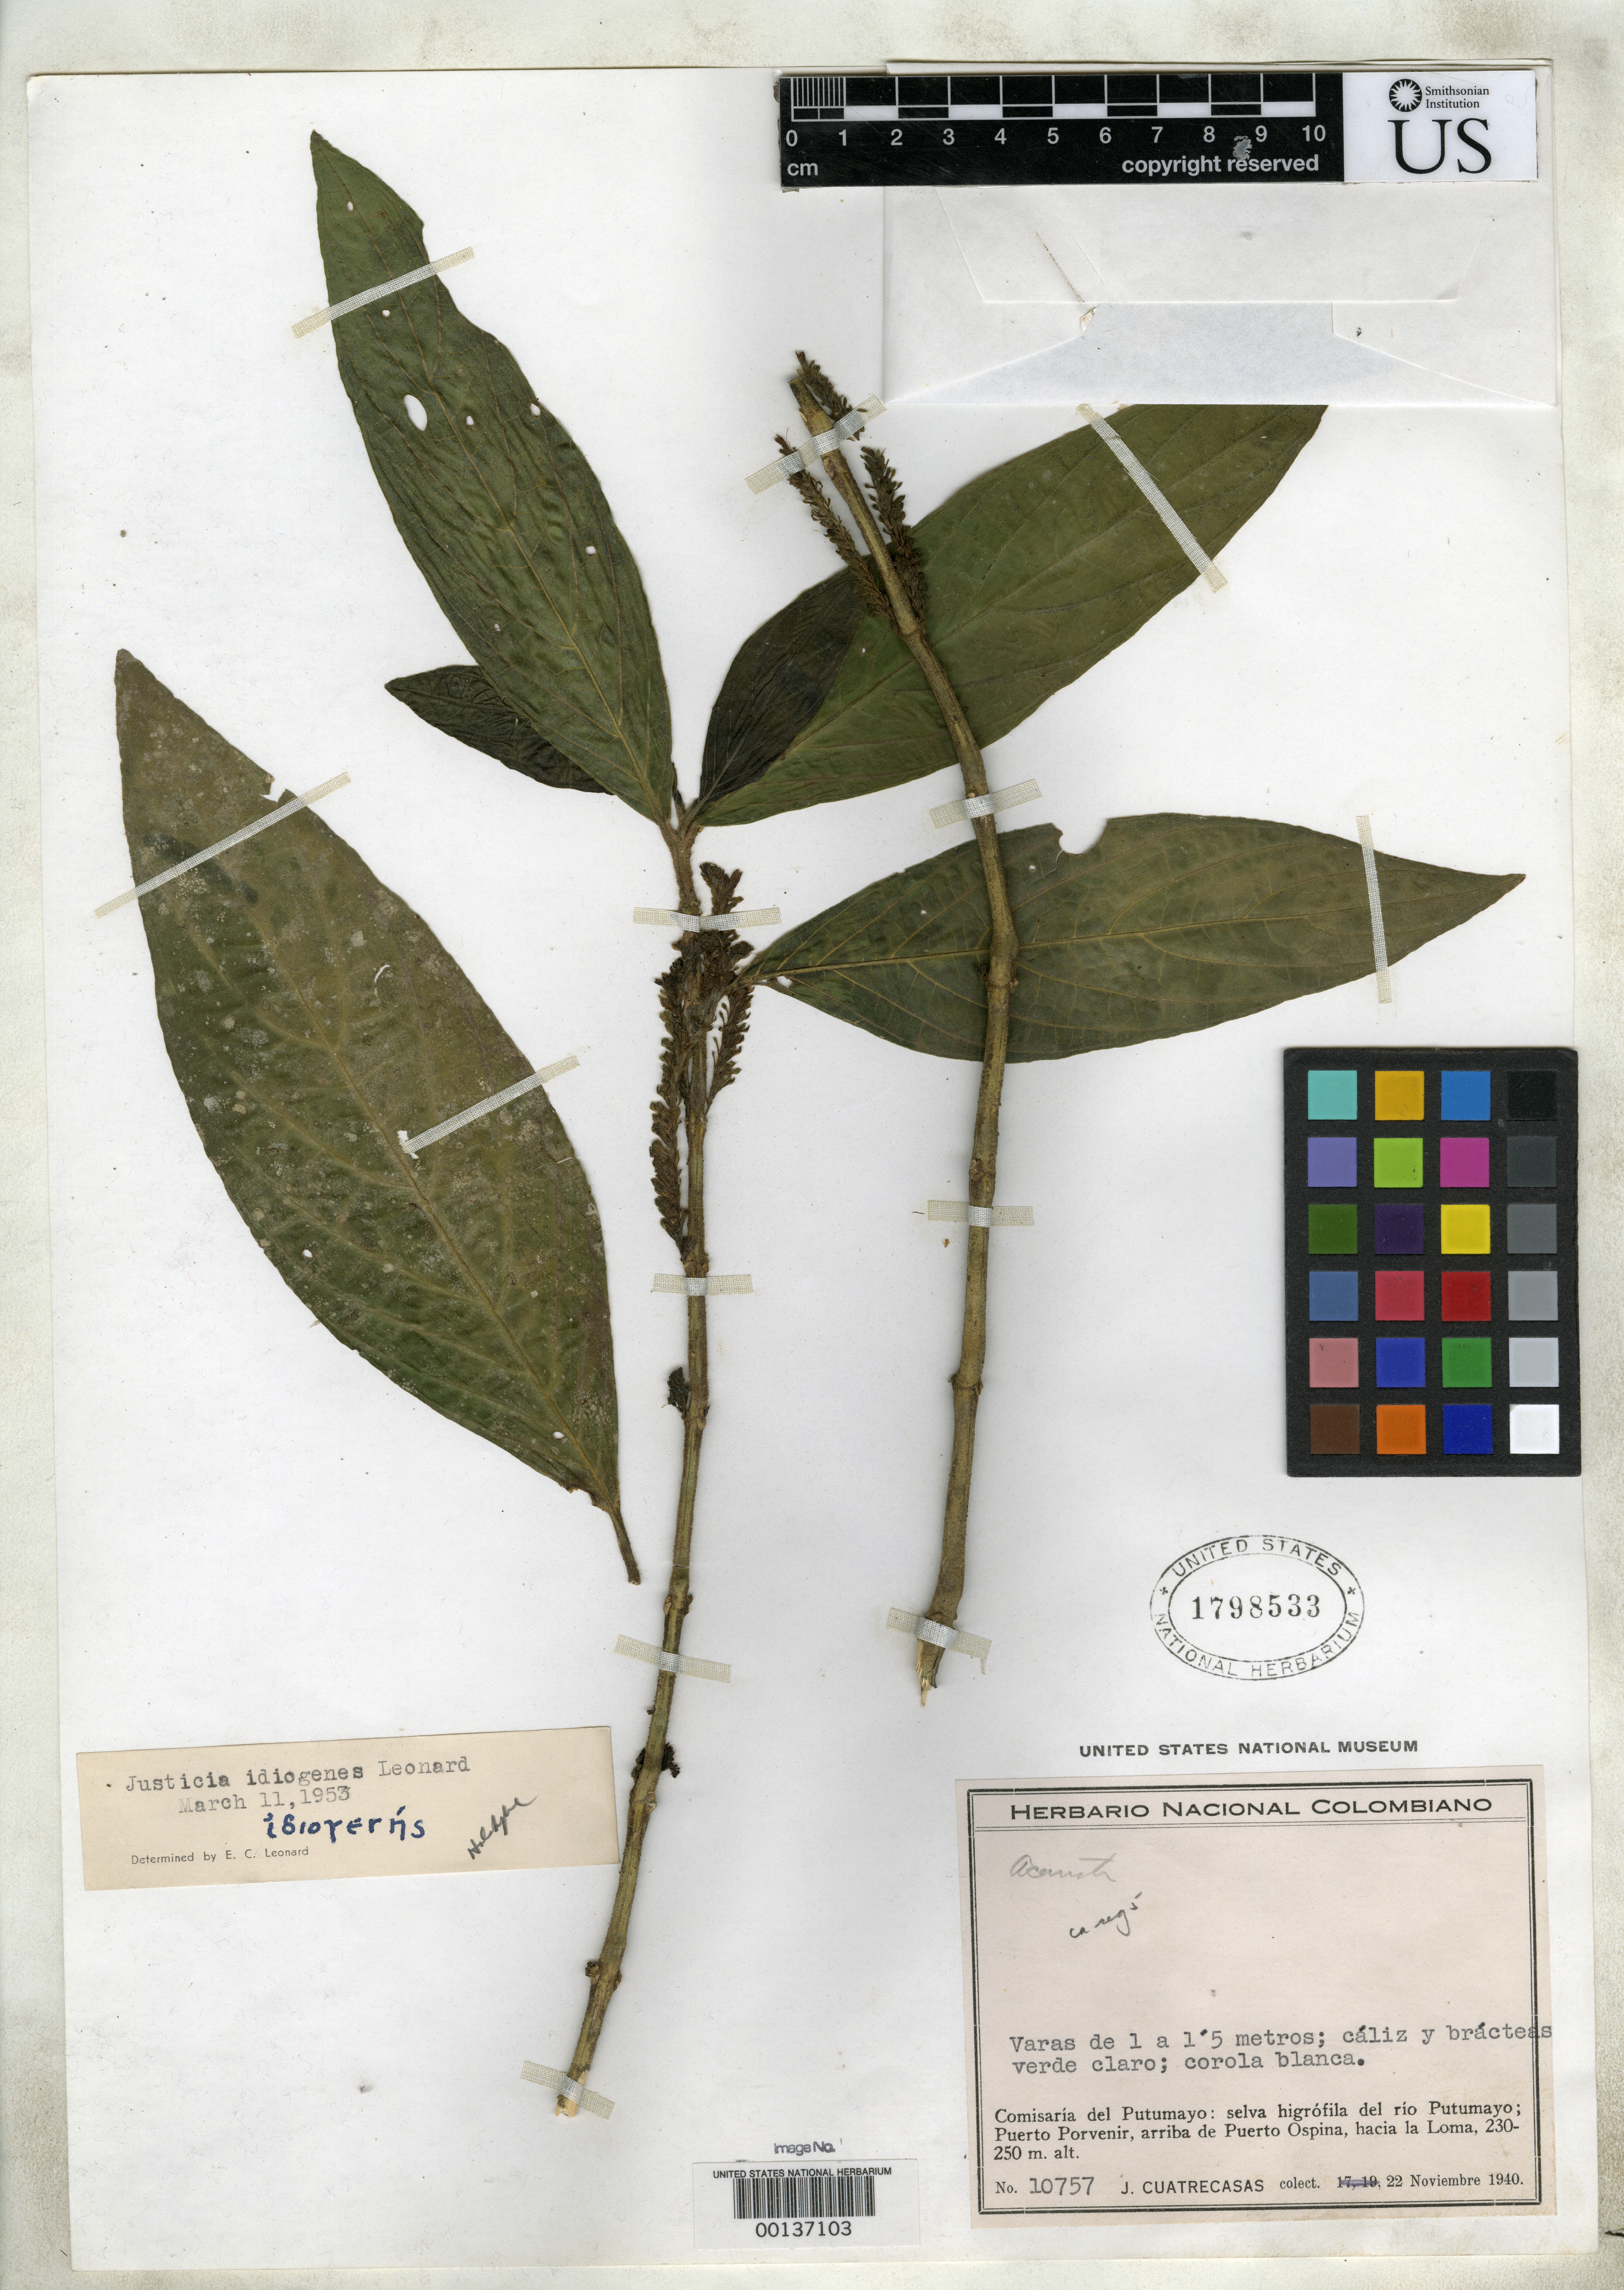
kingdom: Plantae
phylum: Tracheophyta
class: Magnoliopsida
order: Lamiales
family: Acanthaceae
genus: Justicia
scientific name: Justicia idiogenes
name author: Leonard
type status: Holotype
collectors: J. Cuatrecasas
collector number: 10757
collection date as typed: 22 Nov 1958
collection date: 1958-11-22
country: Colombia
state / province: Putumayo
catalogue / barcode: US 1798533